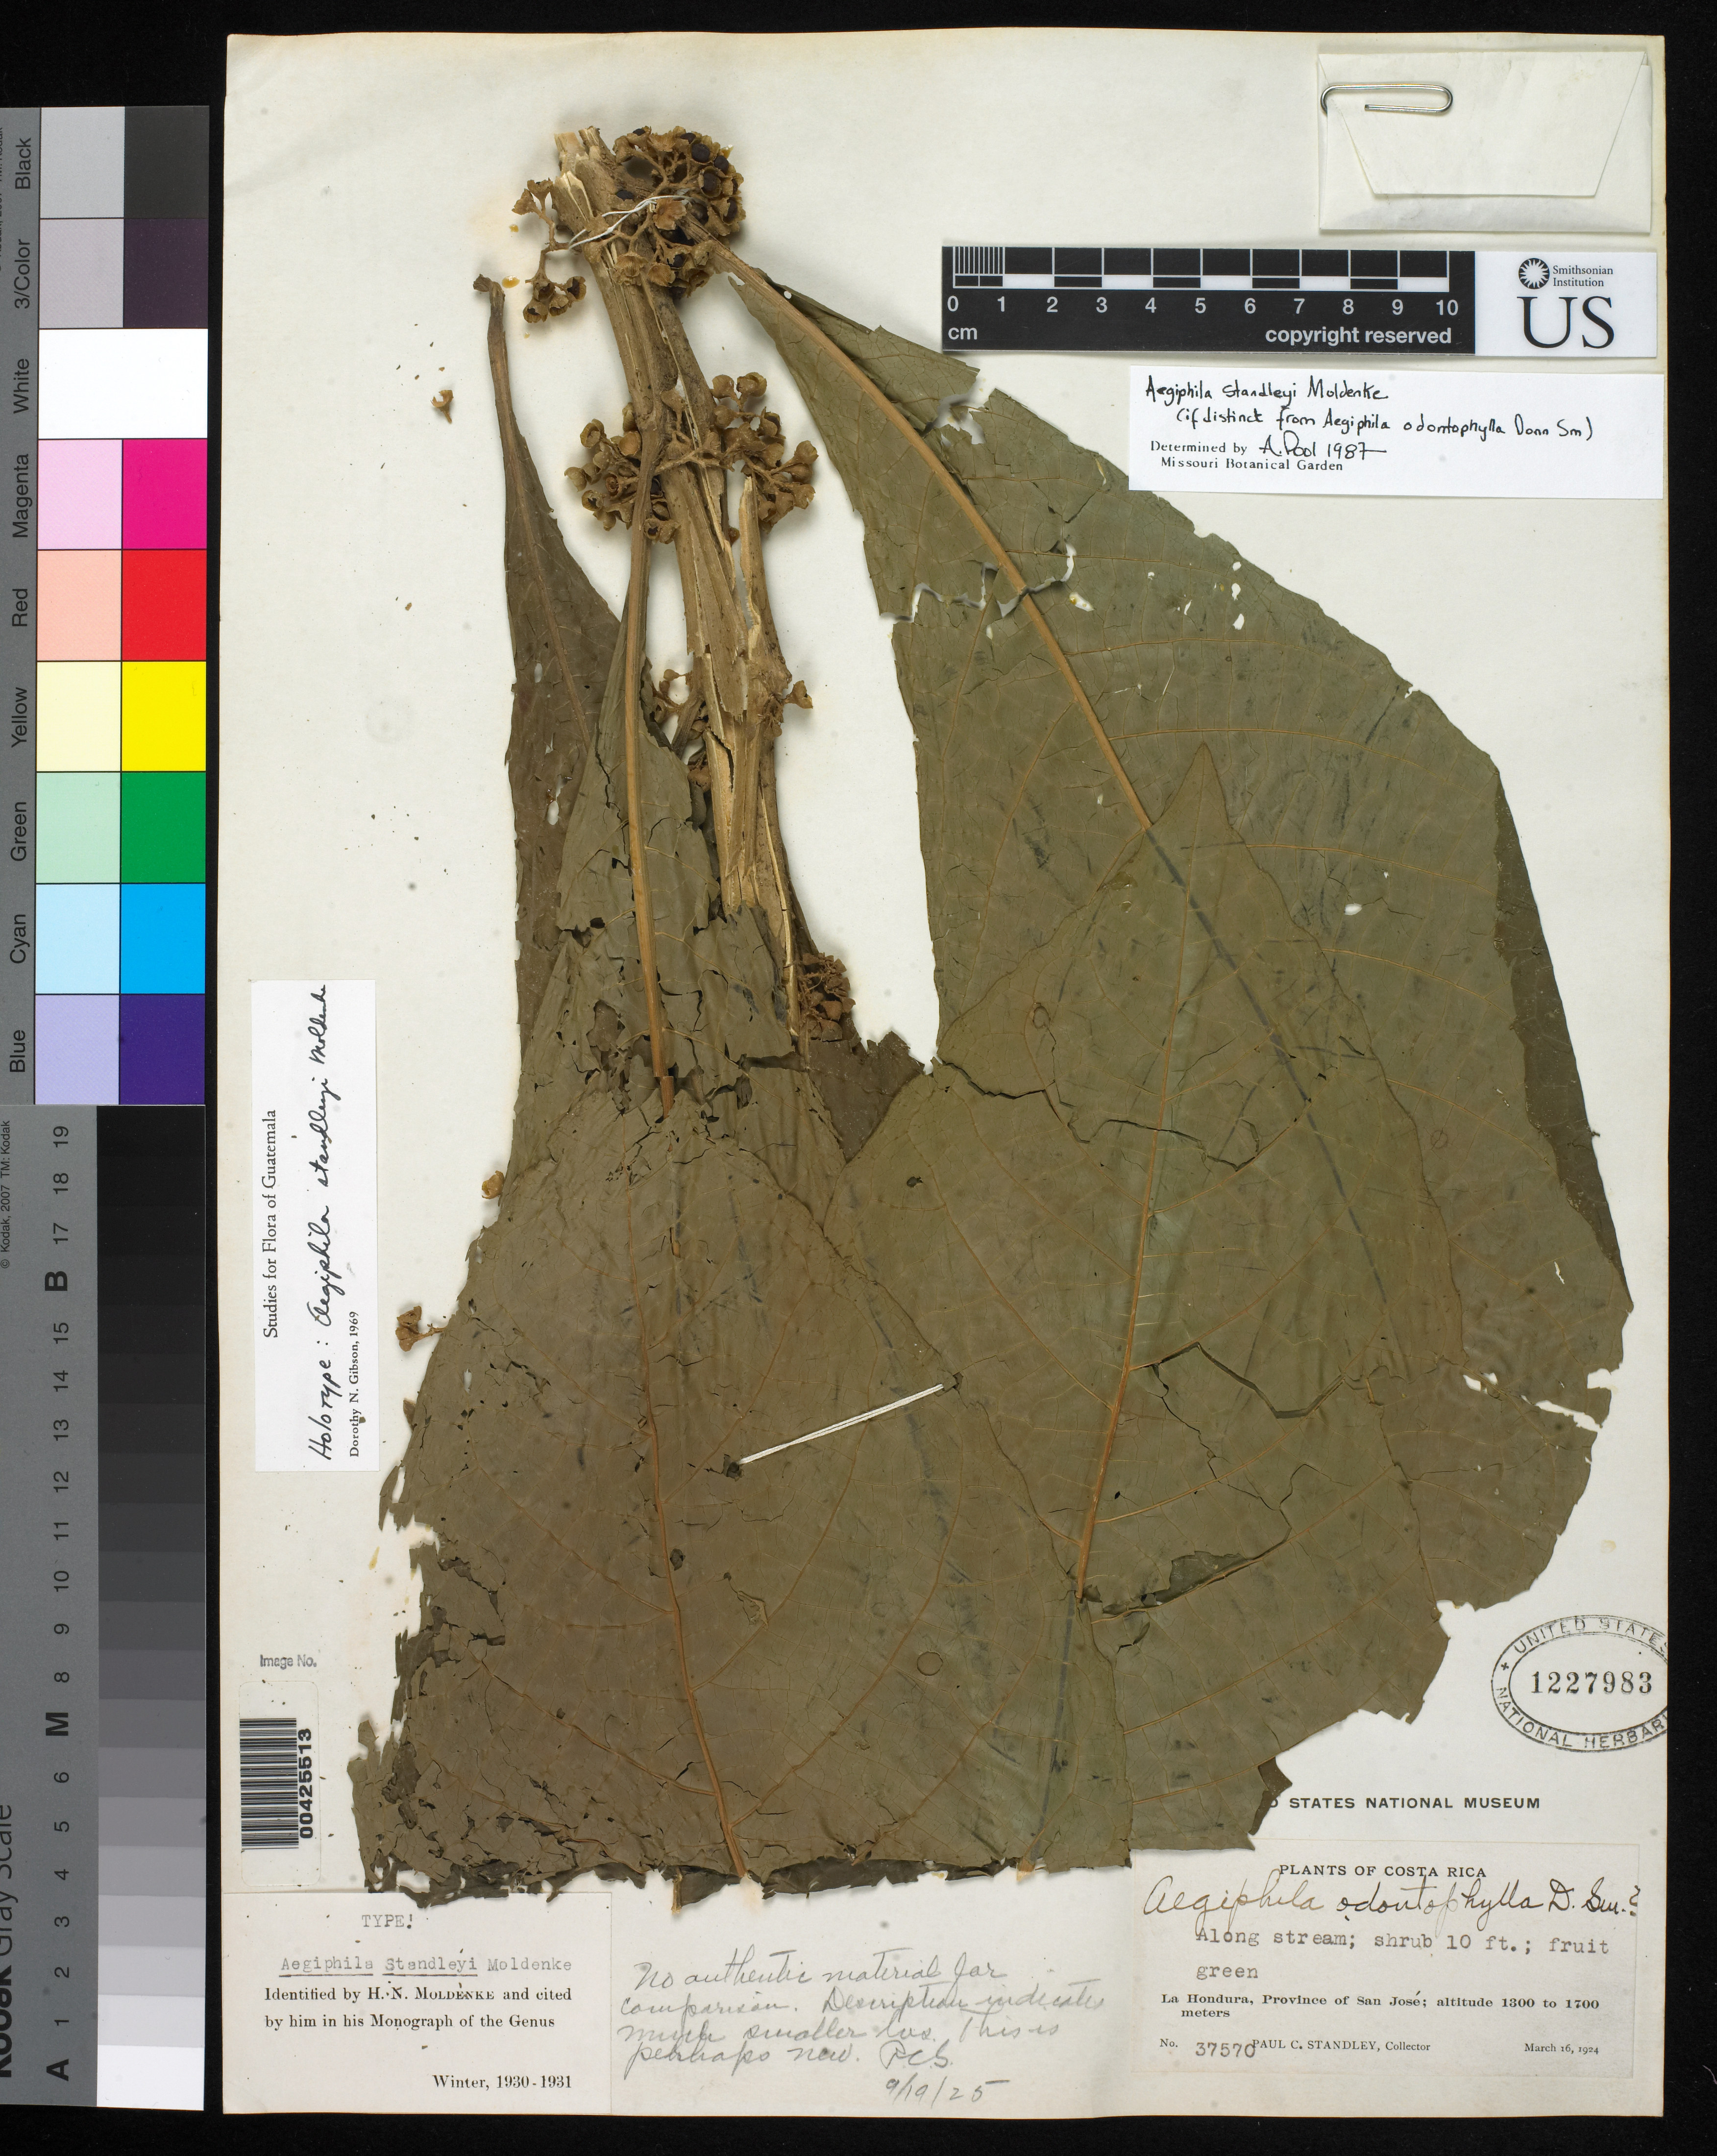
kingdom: Plantae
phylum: Tracheophyta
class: Magnoliopsida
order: Lamiales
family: Lamiaceae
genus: Aegiphila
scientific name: Aegiphila standleyi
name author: Moldenke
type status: Holotype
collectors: P. C. Standley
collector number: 37570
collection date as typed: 16 Mar 1924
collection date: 1924-03-16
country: Costa Rica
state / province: San José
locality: La Hondura.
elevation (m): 1300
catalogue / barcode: US 1227983